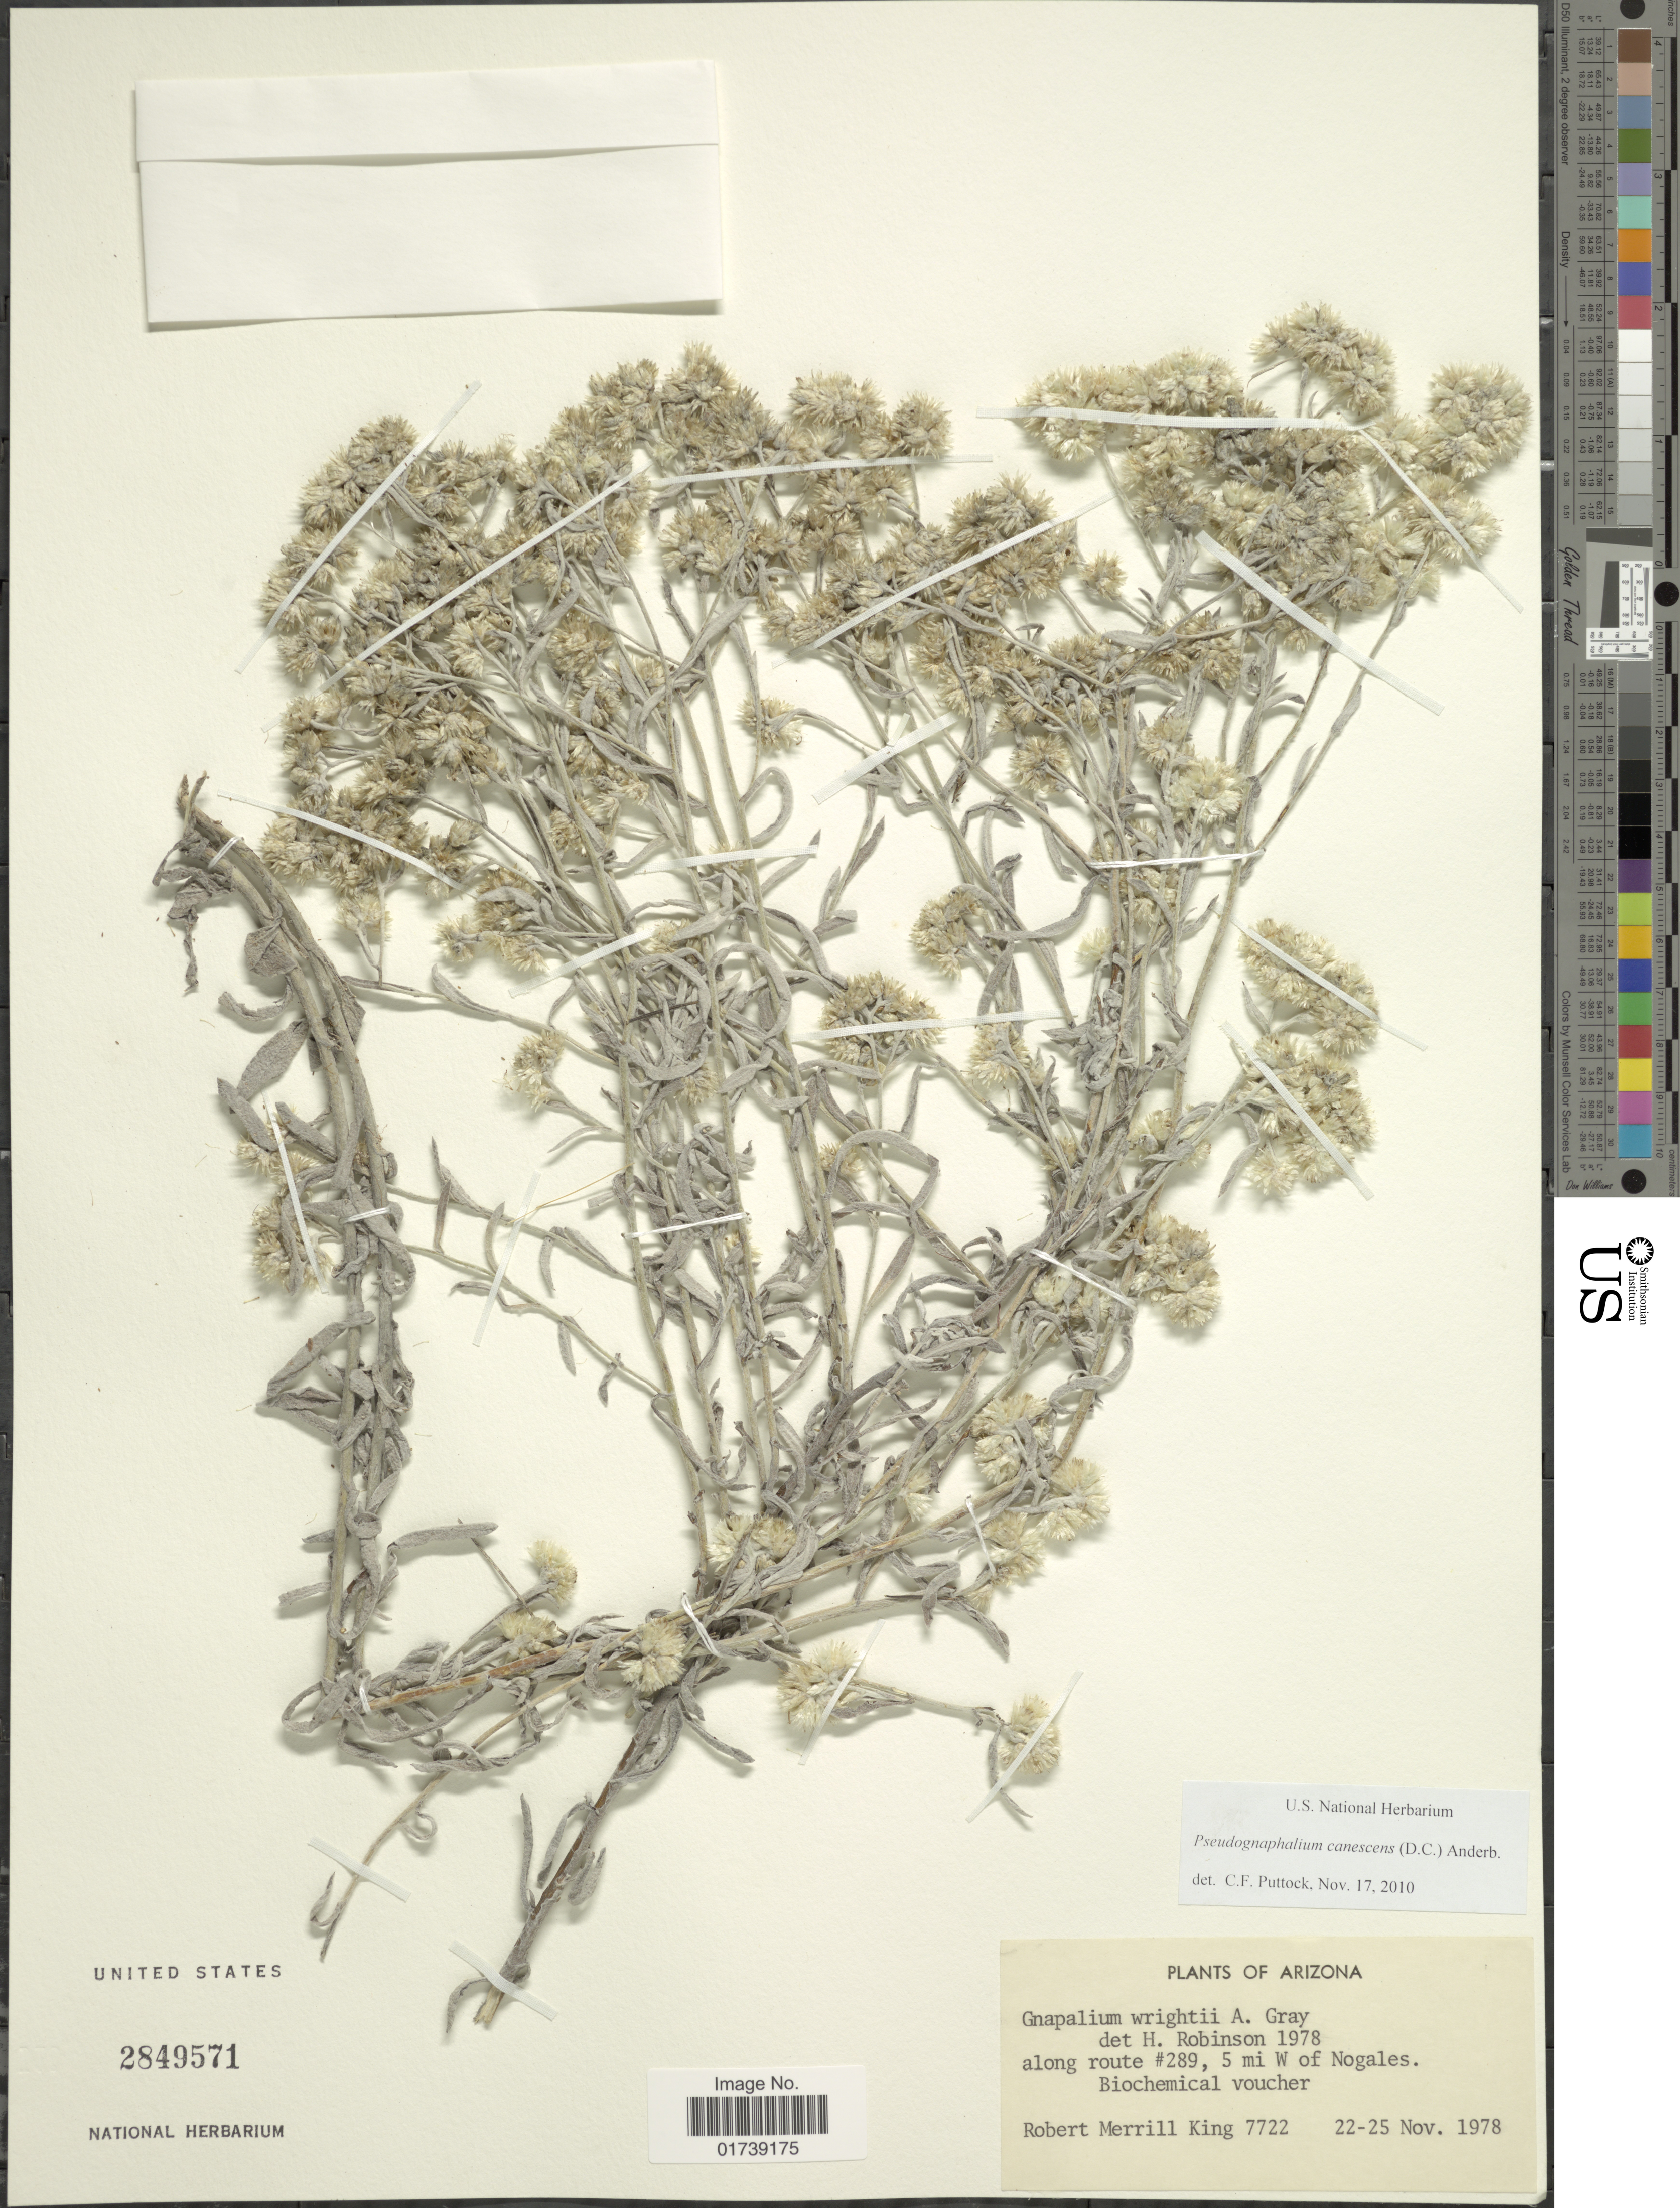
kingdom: Plantae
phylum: Tracheophyta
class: Magnoliopsida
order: Asterales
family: Asteraceae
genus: Pseudognaphalium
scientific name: Pseudognaphalium canescens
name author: (DC.) Anderb.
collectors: R. M. King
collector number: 7722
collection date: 1978-11-22/1978-11-25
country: United States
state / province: Arizona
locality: Along route #289, 5 mi W of Nogales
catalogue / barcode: US 2849571